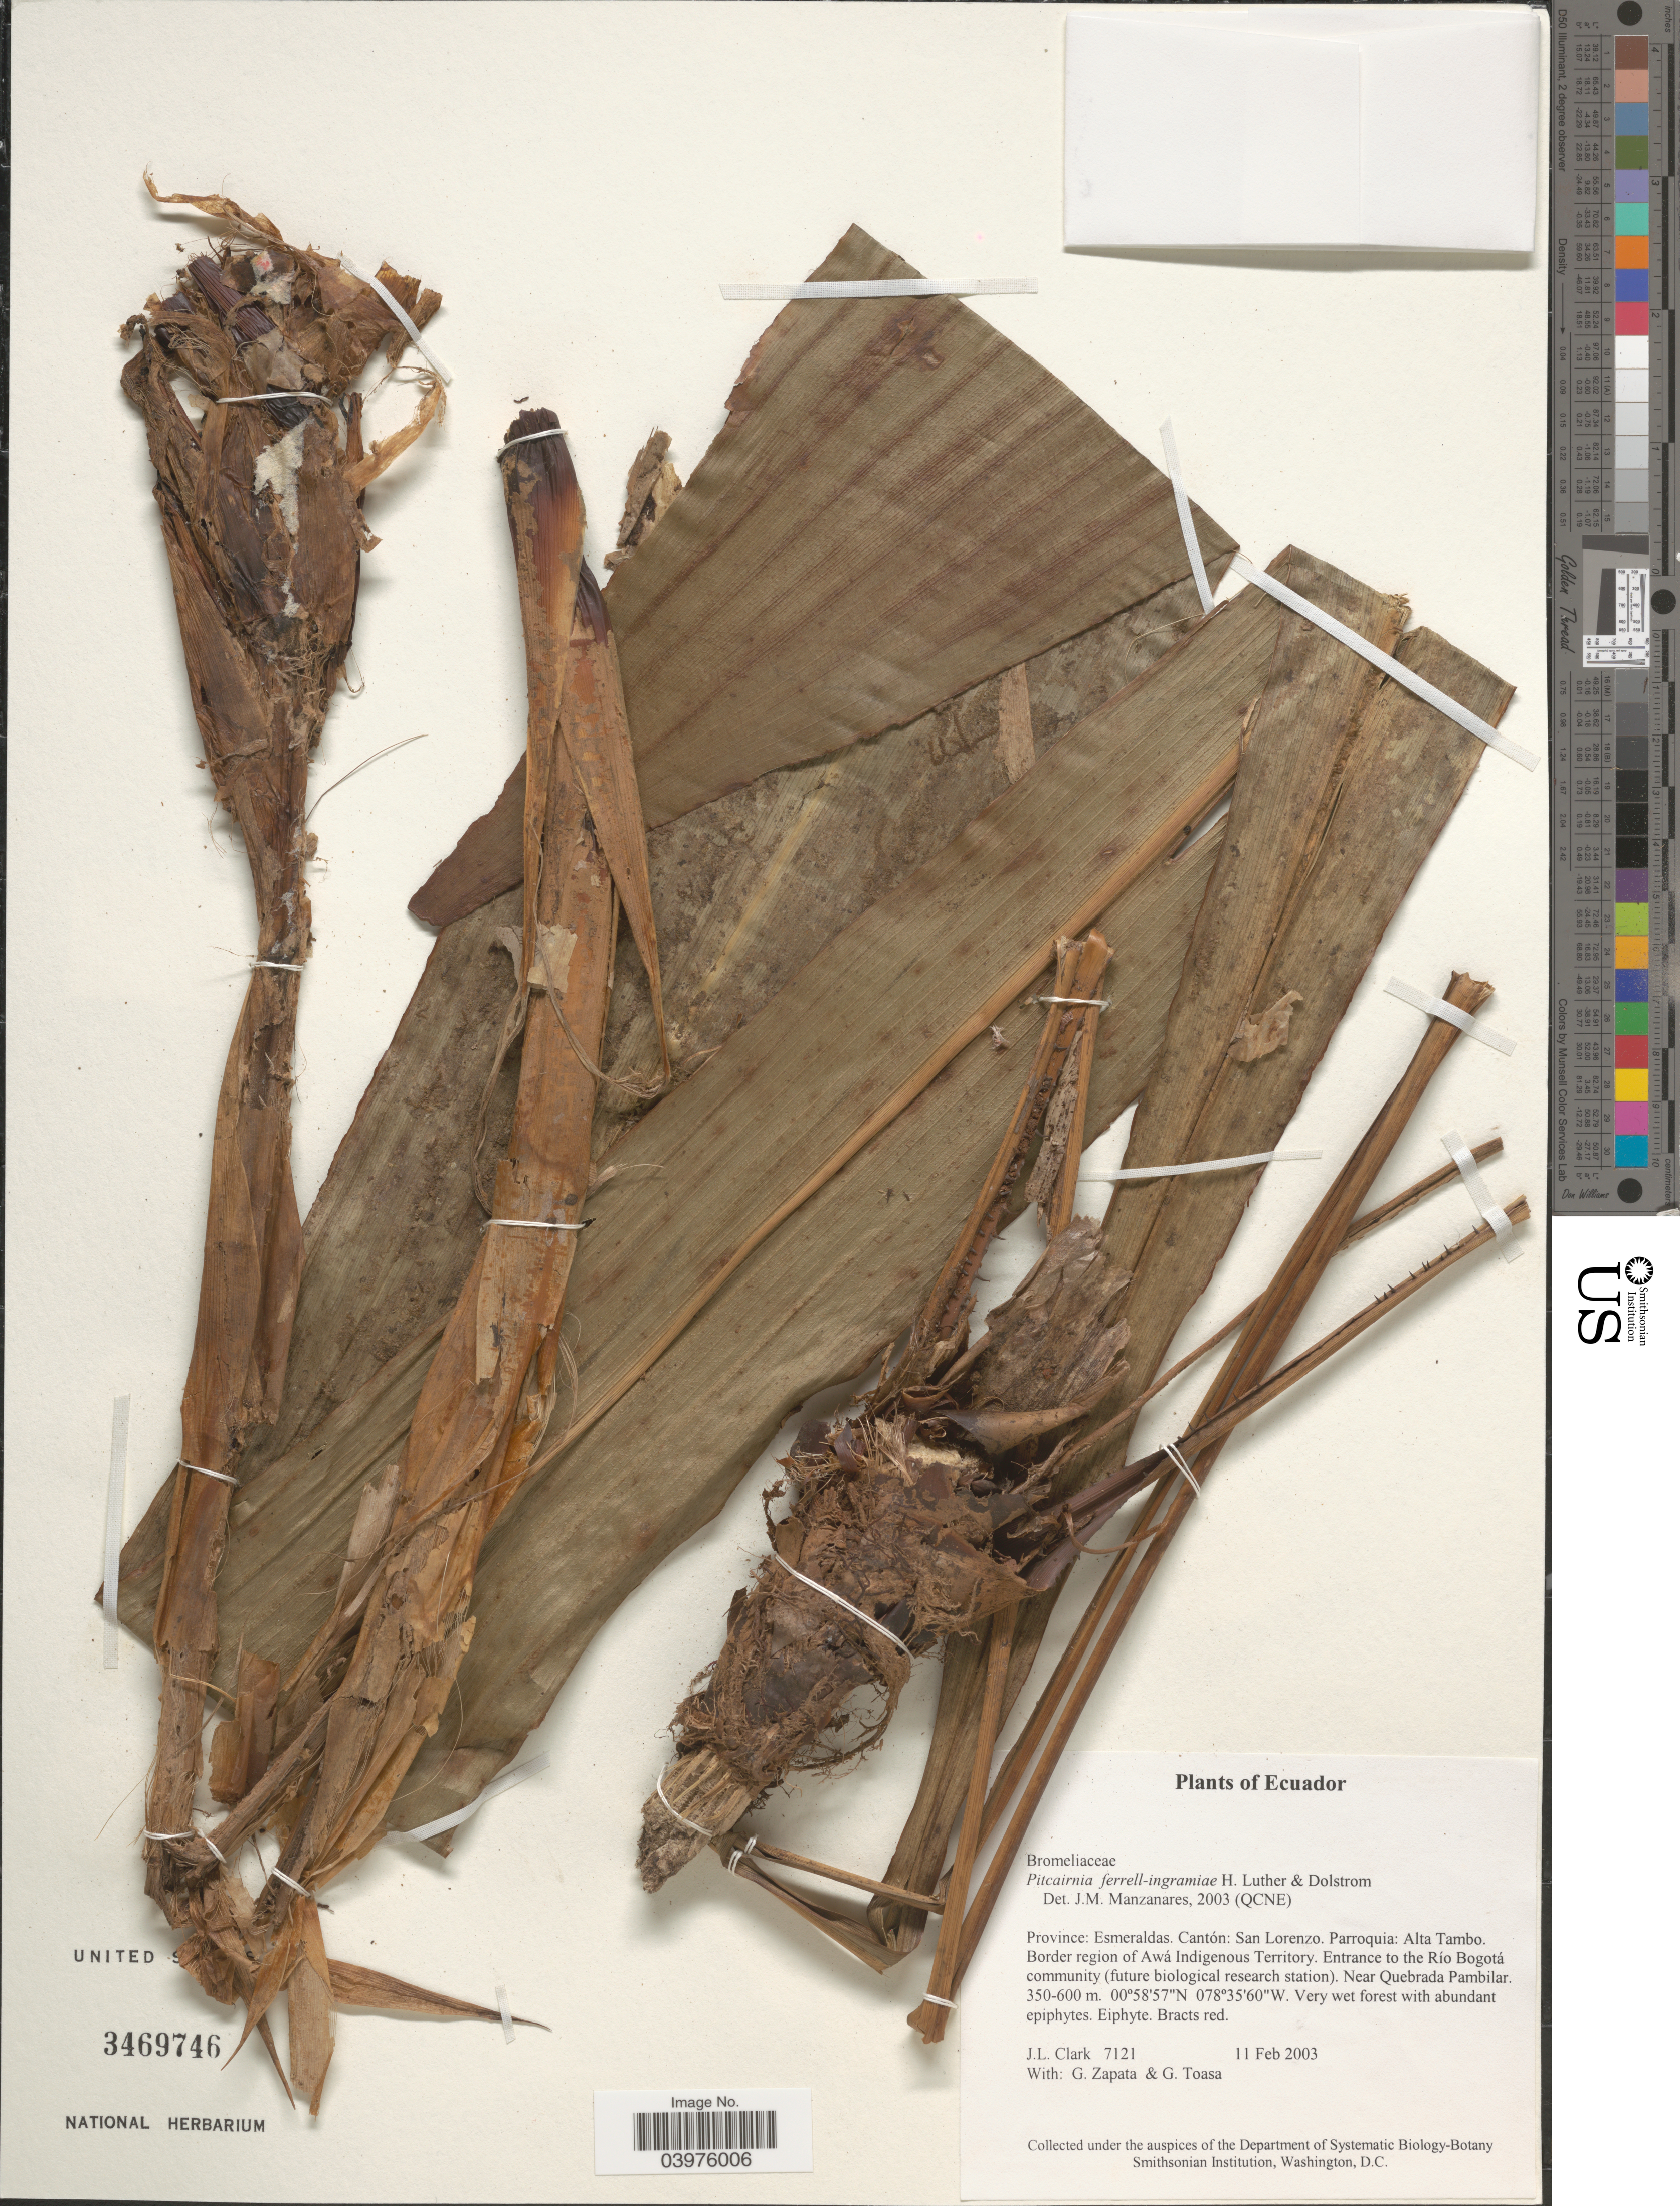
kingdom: Plantae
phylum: Tracheophyta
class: Liliopsida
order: Poales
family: Bromeliaceae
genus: Pitcairnia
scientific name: Pitcairnia ferrell-ingramiae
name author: H. Luther & Dalström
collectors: J. L. Clark, G. Zapata & G. Toasa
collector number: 7121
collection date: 2003-02-11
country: Ecuador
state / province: Esmeraldas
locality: Cantón: San Lorenzo. Parroquia: Alta Tambo. Border region of Awá Indigenous Territory. Entrance to the Río Bogotá community (future biological research station). Near Quebrada Pambilar.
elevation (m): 350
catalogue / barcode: US 3469746